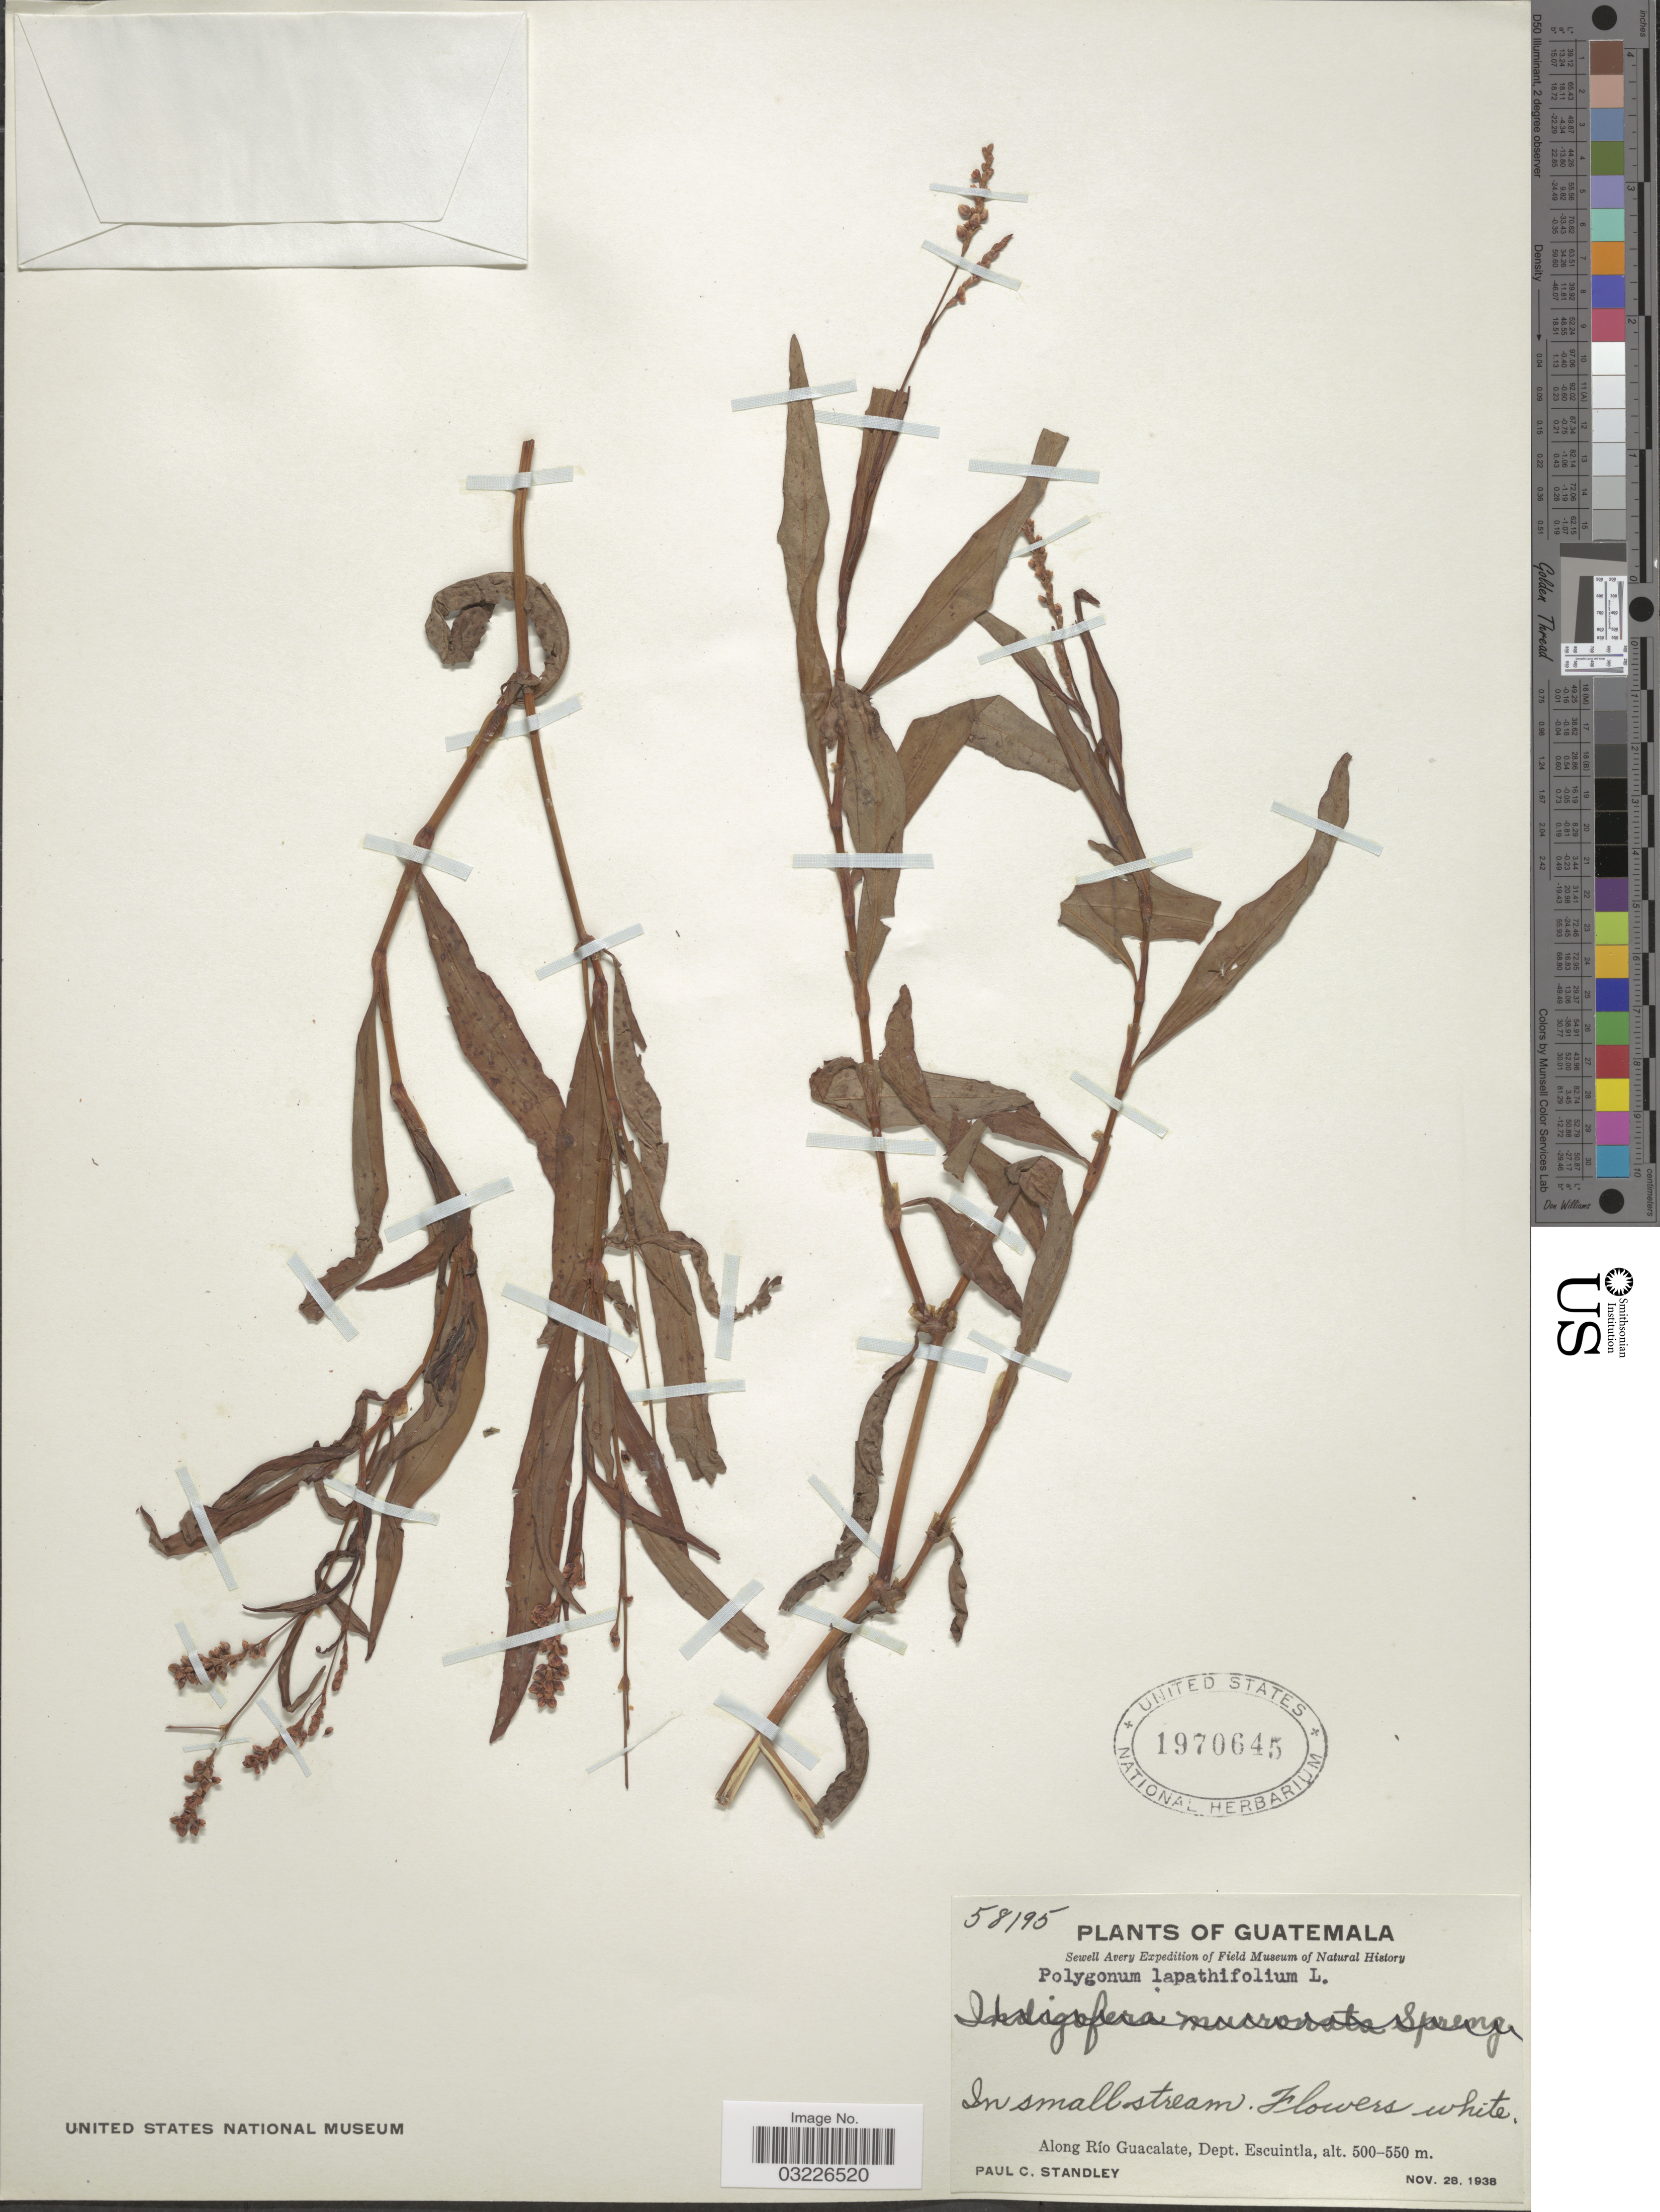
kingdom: Plantae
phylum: Tracheophyta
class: Magnoliopsida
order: Caryophyllales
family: Polygonaceae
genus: Polygonum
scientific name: Polygonum persicarioides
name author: Kunth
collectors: P. C. Standley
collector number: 58195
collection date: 1938-11-28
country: Guatemala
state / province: Escuintla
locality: Along Río Guacalate, Dept. Escuintla.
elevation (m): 500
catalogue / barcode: US 1970645